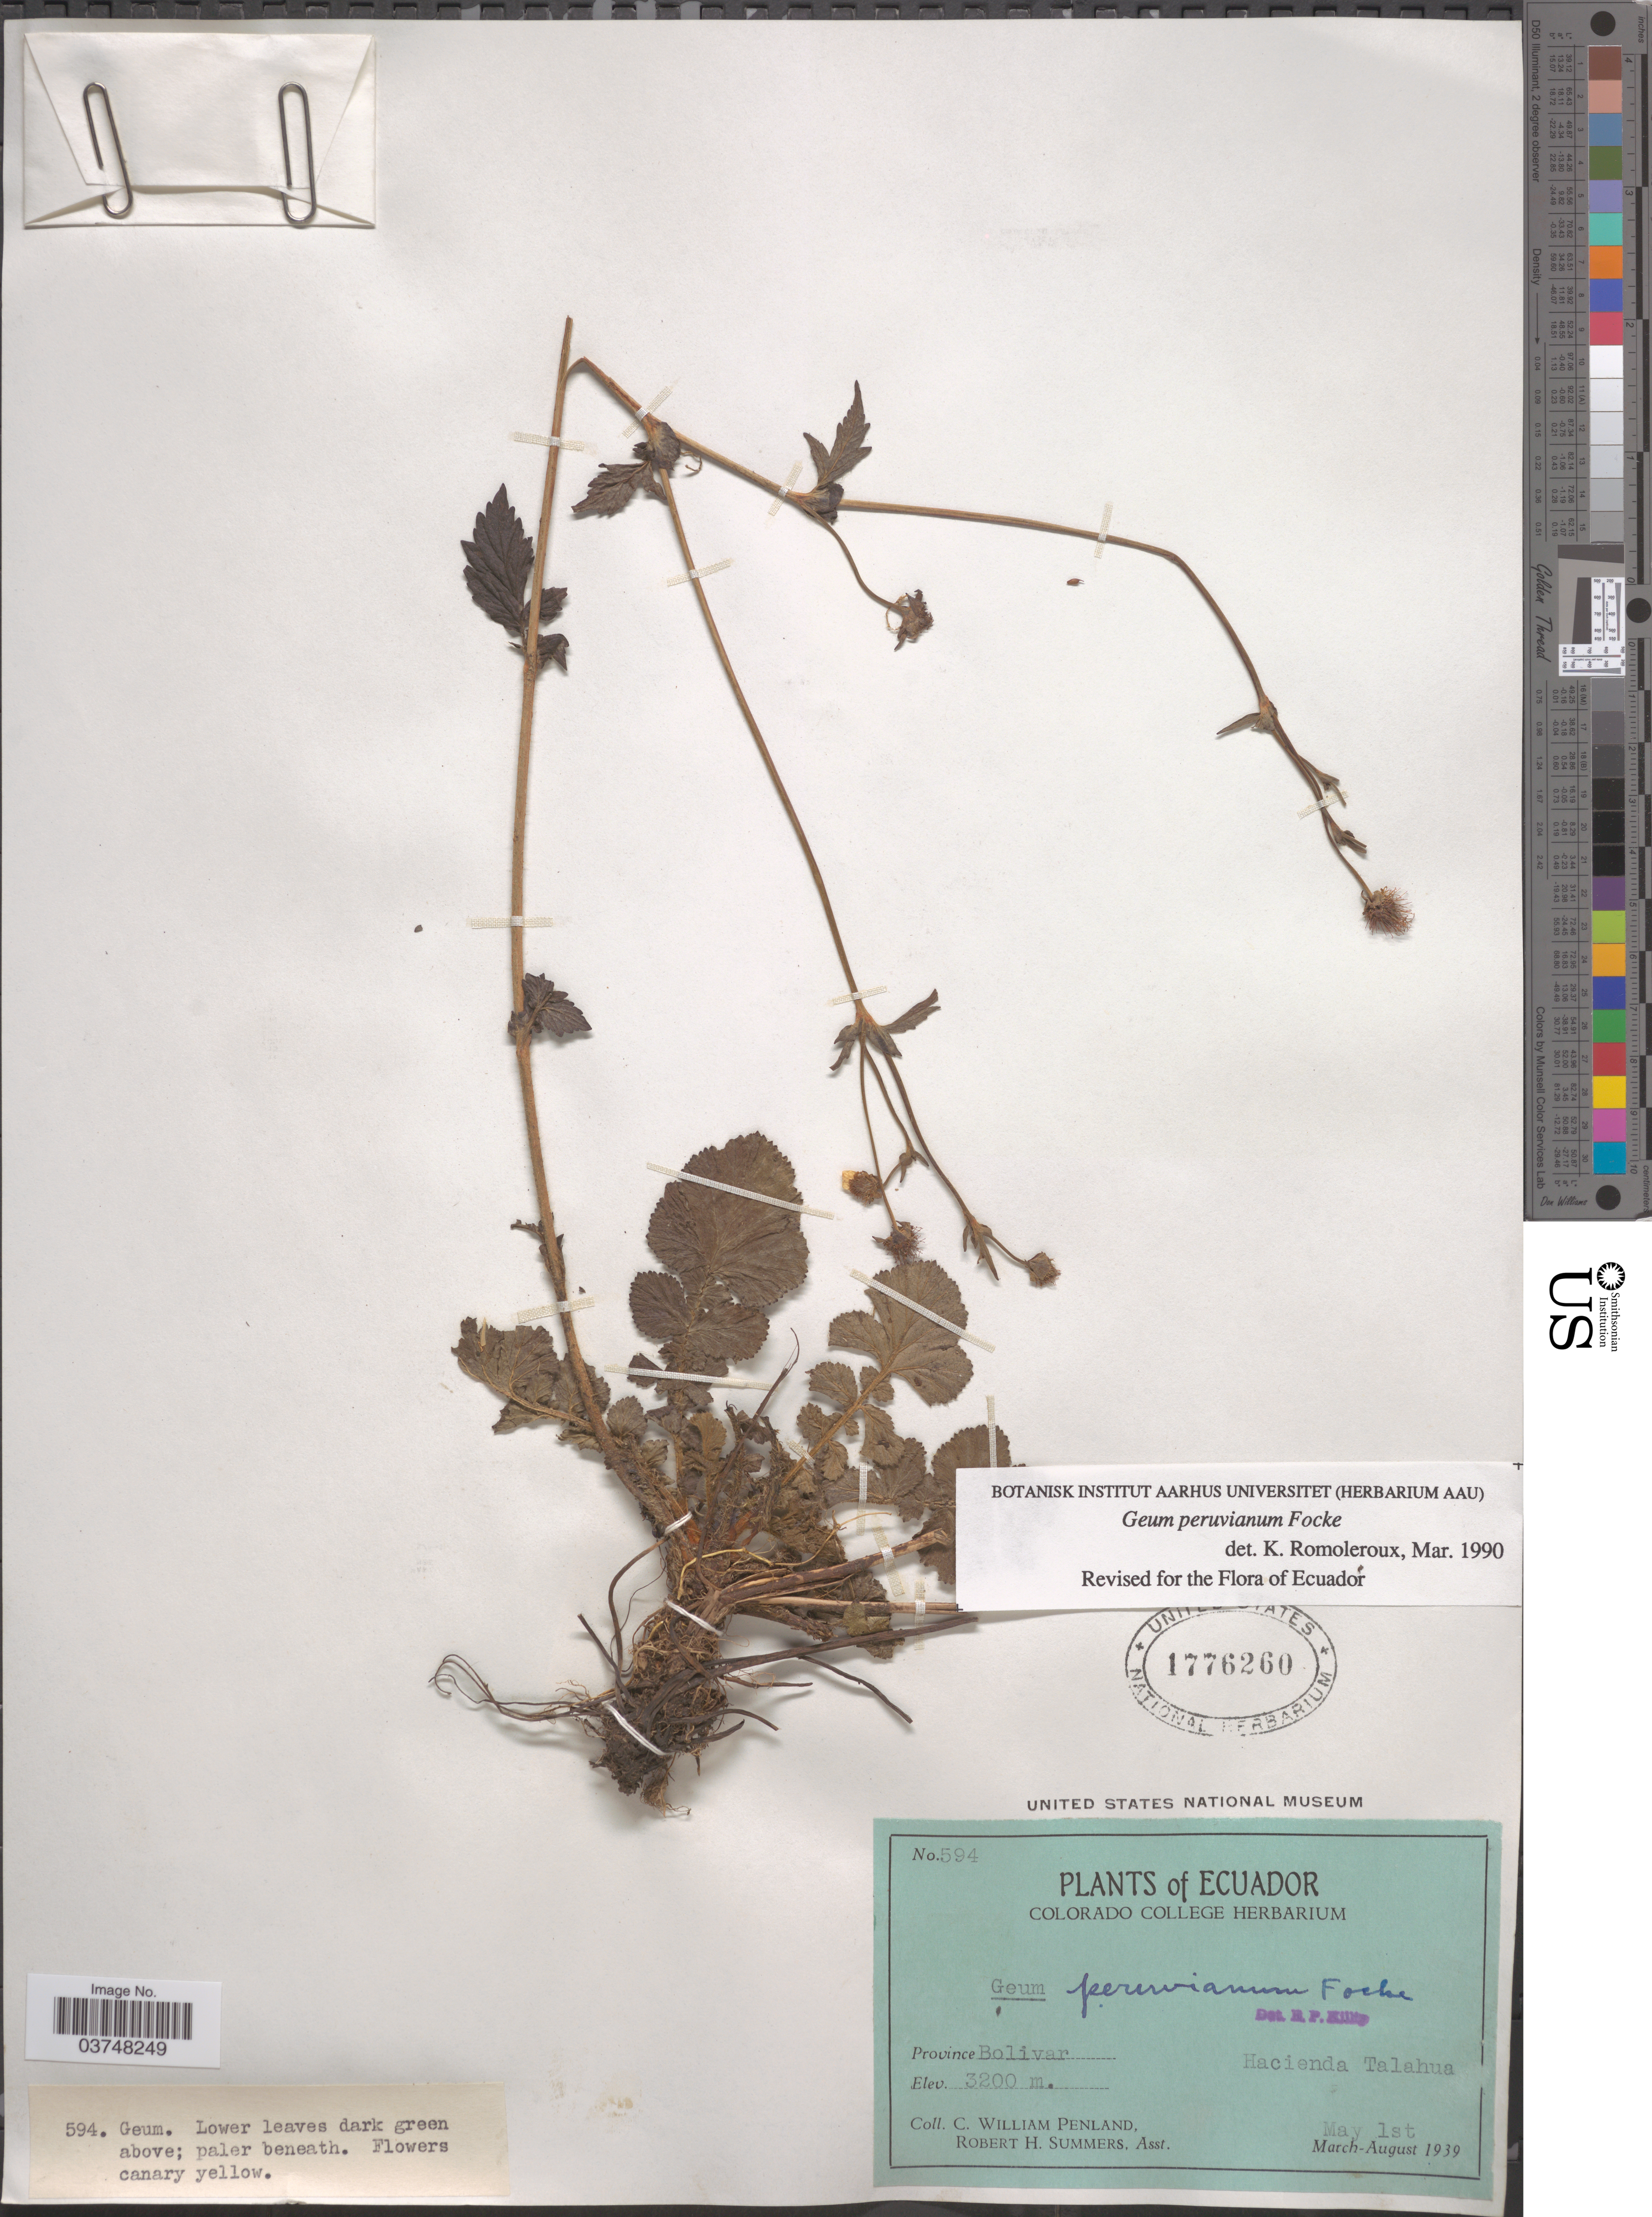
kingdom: Plantae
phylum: Tracheophyta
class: Magnoliopsida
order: Rosales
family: Rosaceae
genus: Geum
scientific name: Geum peruvianum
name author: Focke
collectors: C. W. Penland & R. Summers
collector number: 594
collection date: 1939-05-01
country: Ecuador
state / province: Bolívar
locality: Hacienda Talahua.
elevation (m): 3200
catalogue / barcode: US 1776260